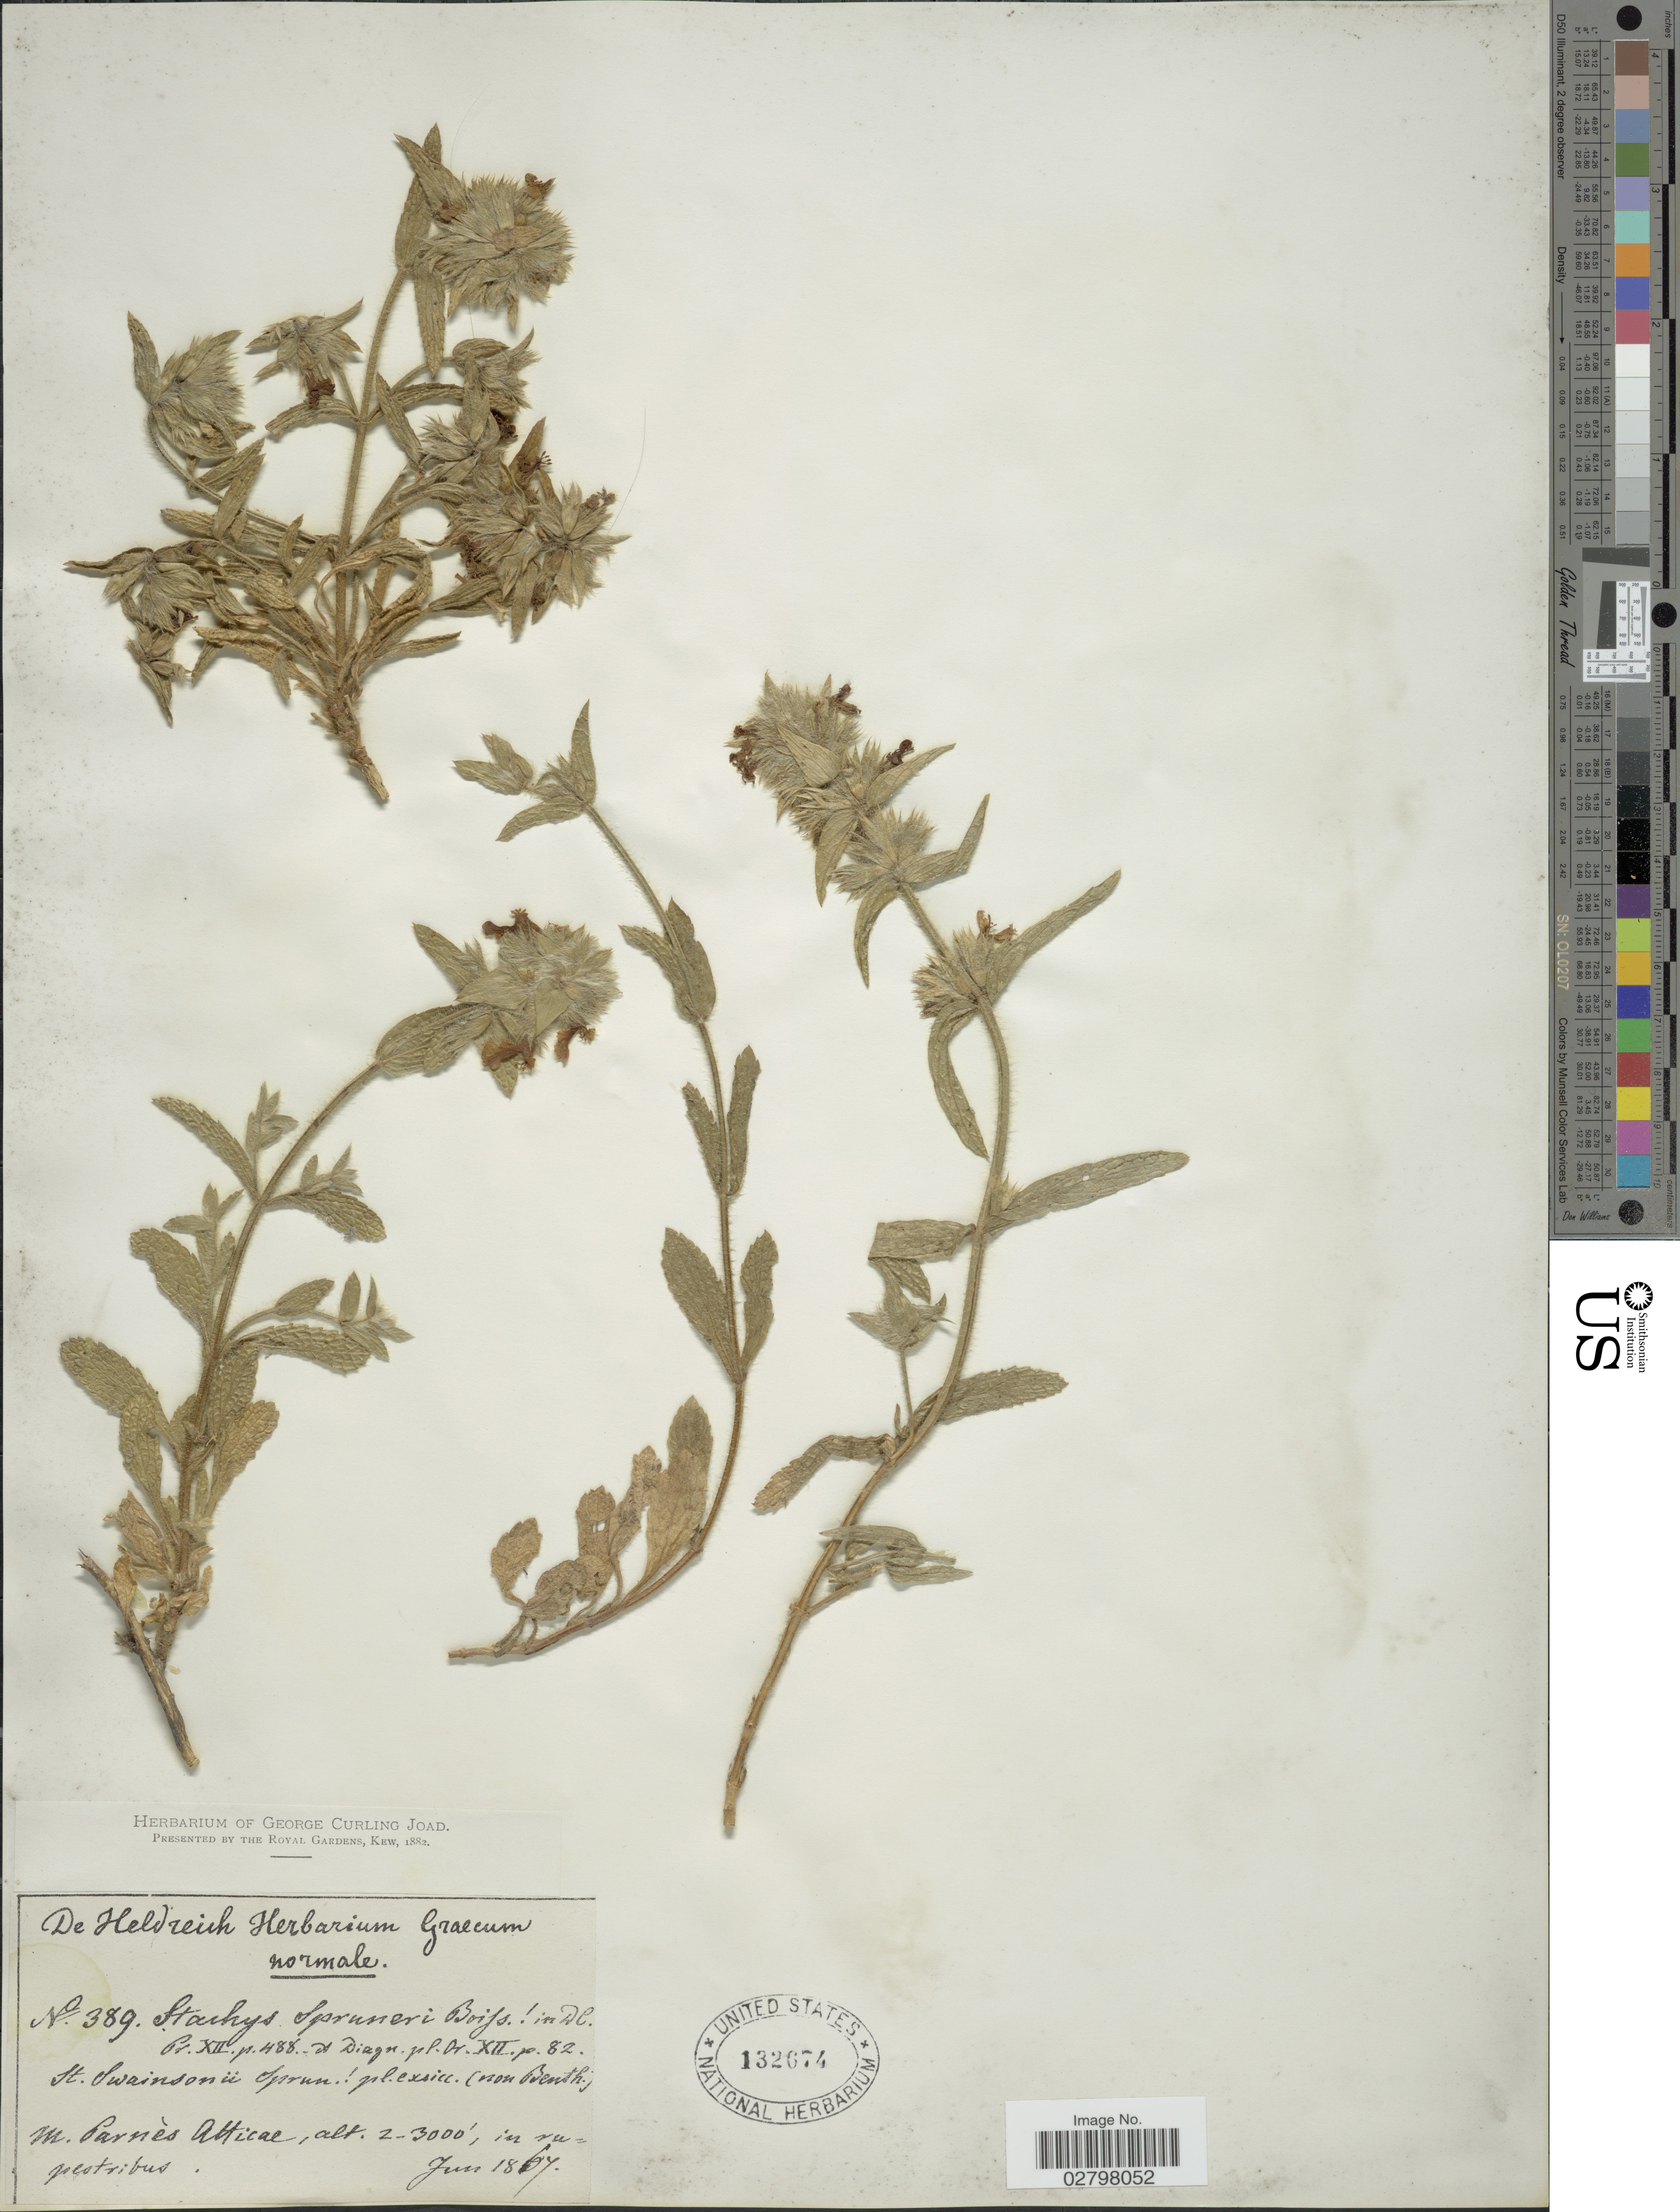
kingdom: Plantae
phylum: Tracheophyta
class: Magnoliopsida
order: Lamiales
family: Lamiaceae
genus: Stachys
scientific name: Stachys spruneri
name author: Boiss.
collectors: -. De Heldreich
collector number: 389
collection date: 1867-06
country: Greece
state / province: Attica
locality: M. Barnes Alticae, in rupestribus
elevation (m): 610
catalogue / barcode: US 132674